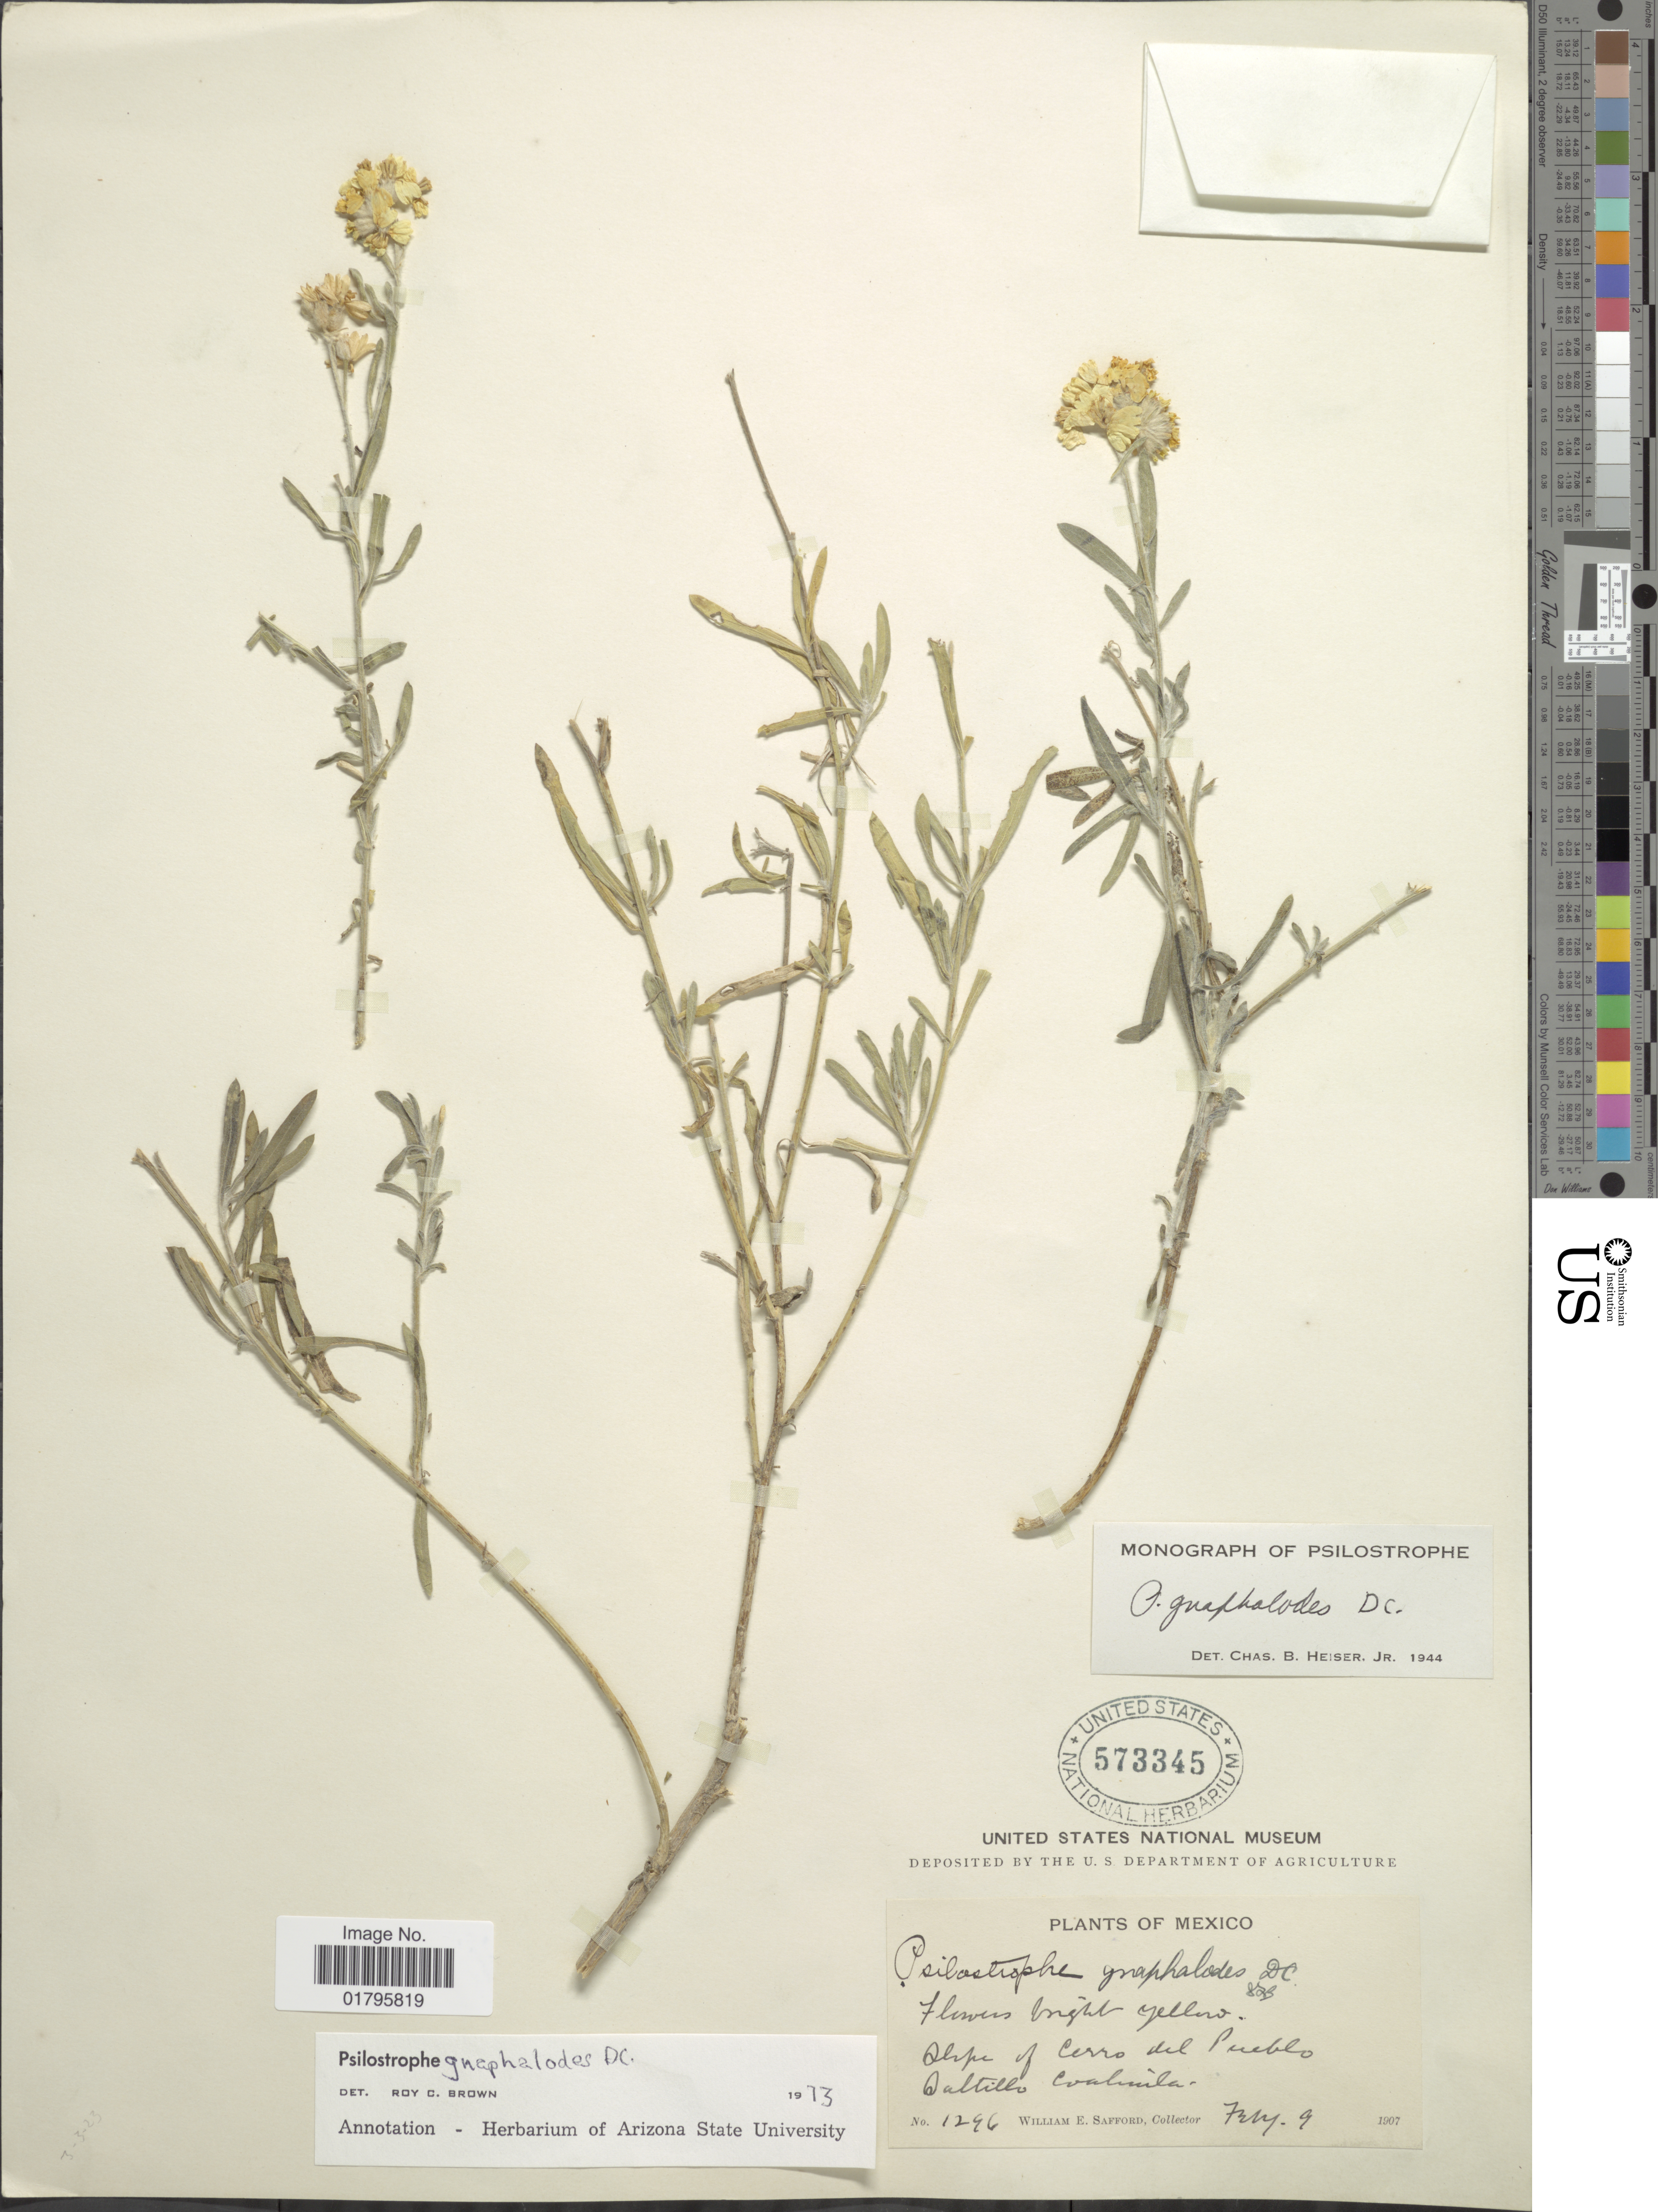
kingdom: Plantae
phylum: Tracheophyta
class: Magnoliopsida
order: Asterales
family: Asteraceae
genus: Psilostrophe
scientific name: Psilostrophe gnaphaloides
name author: DC.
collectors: W. E. Safford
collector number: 1296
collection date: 1907-02-09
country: Mexico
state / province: México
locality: Mexico. Slope of Cerro del Pueblo Saltillo Coahuila.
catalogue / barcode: US 573345